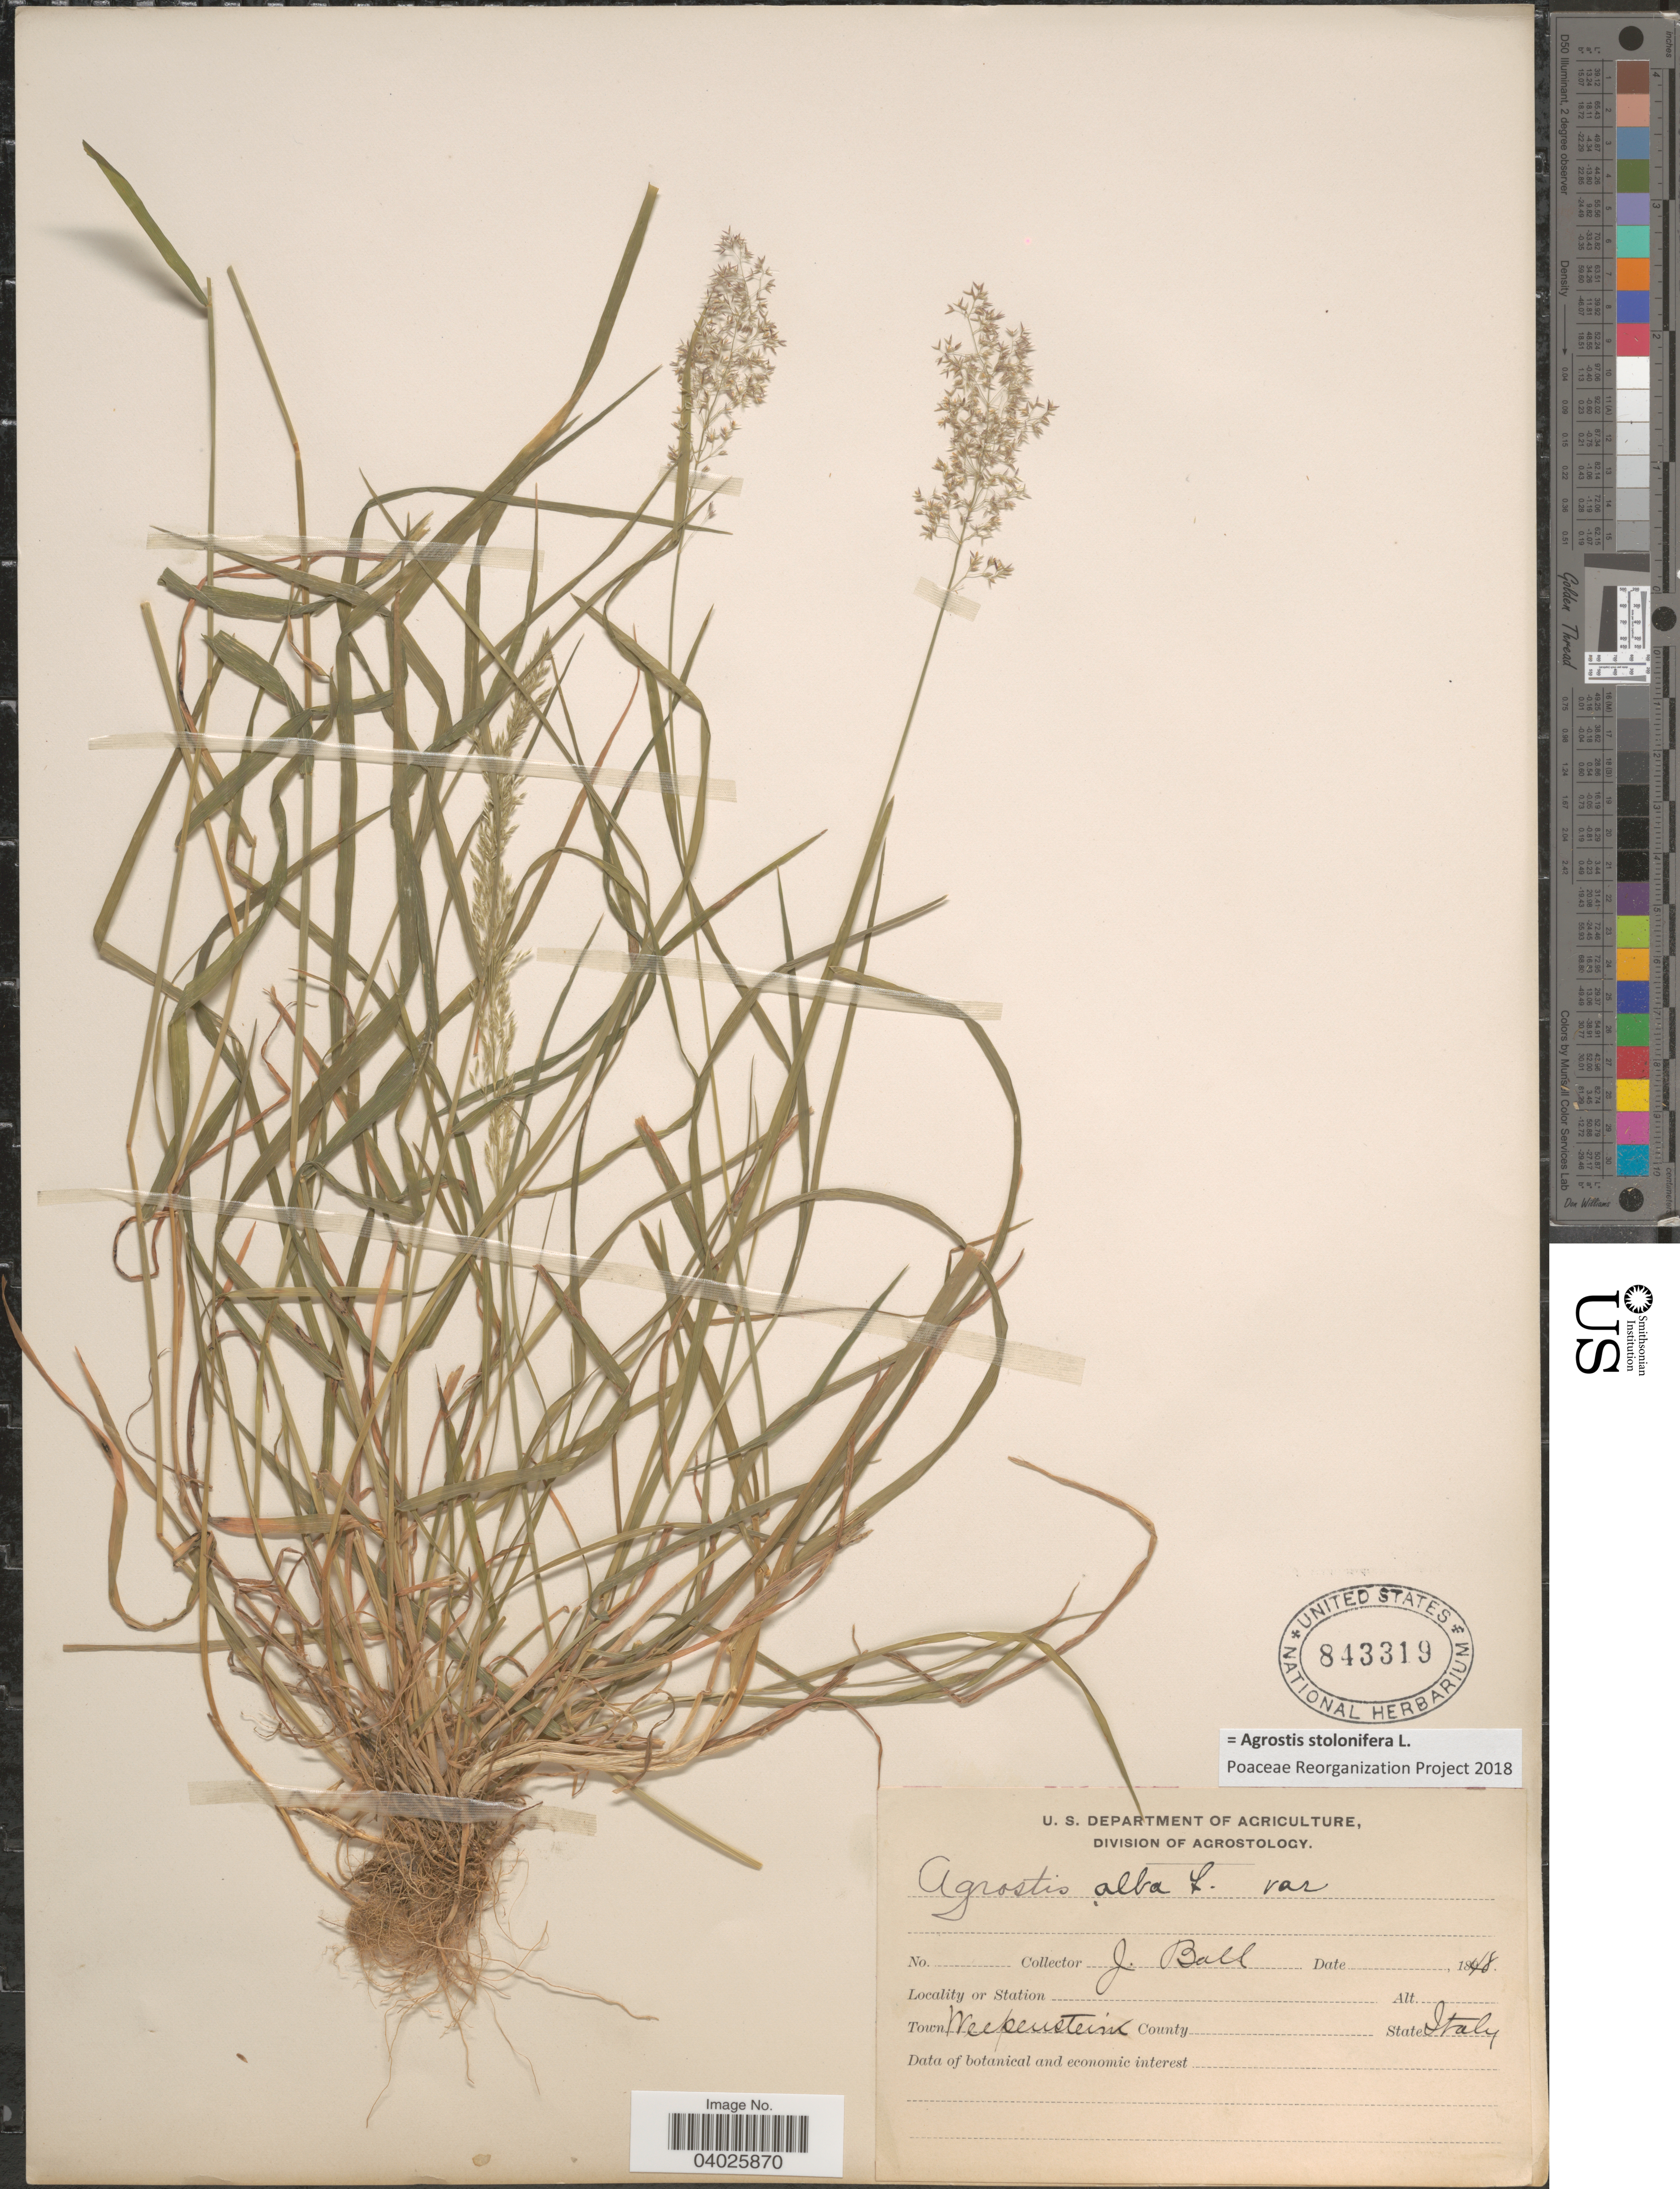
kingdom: Plantae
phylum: Tracheophyta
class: Liliopsida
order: Poales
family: Poaceae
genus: Agrostis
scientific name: Agrostis stolonifera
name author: L.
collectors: J. Ball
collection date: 1848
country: Italy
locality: Town Weepenstein.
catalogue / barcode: US 843319